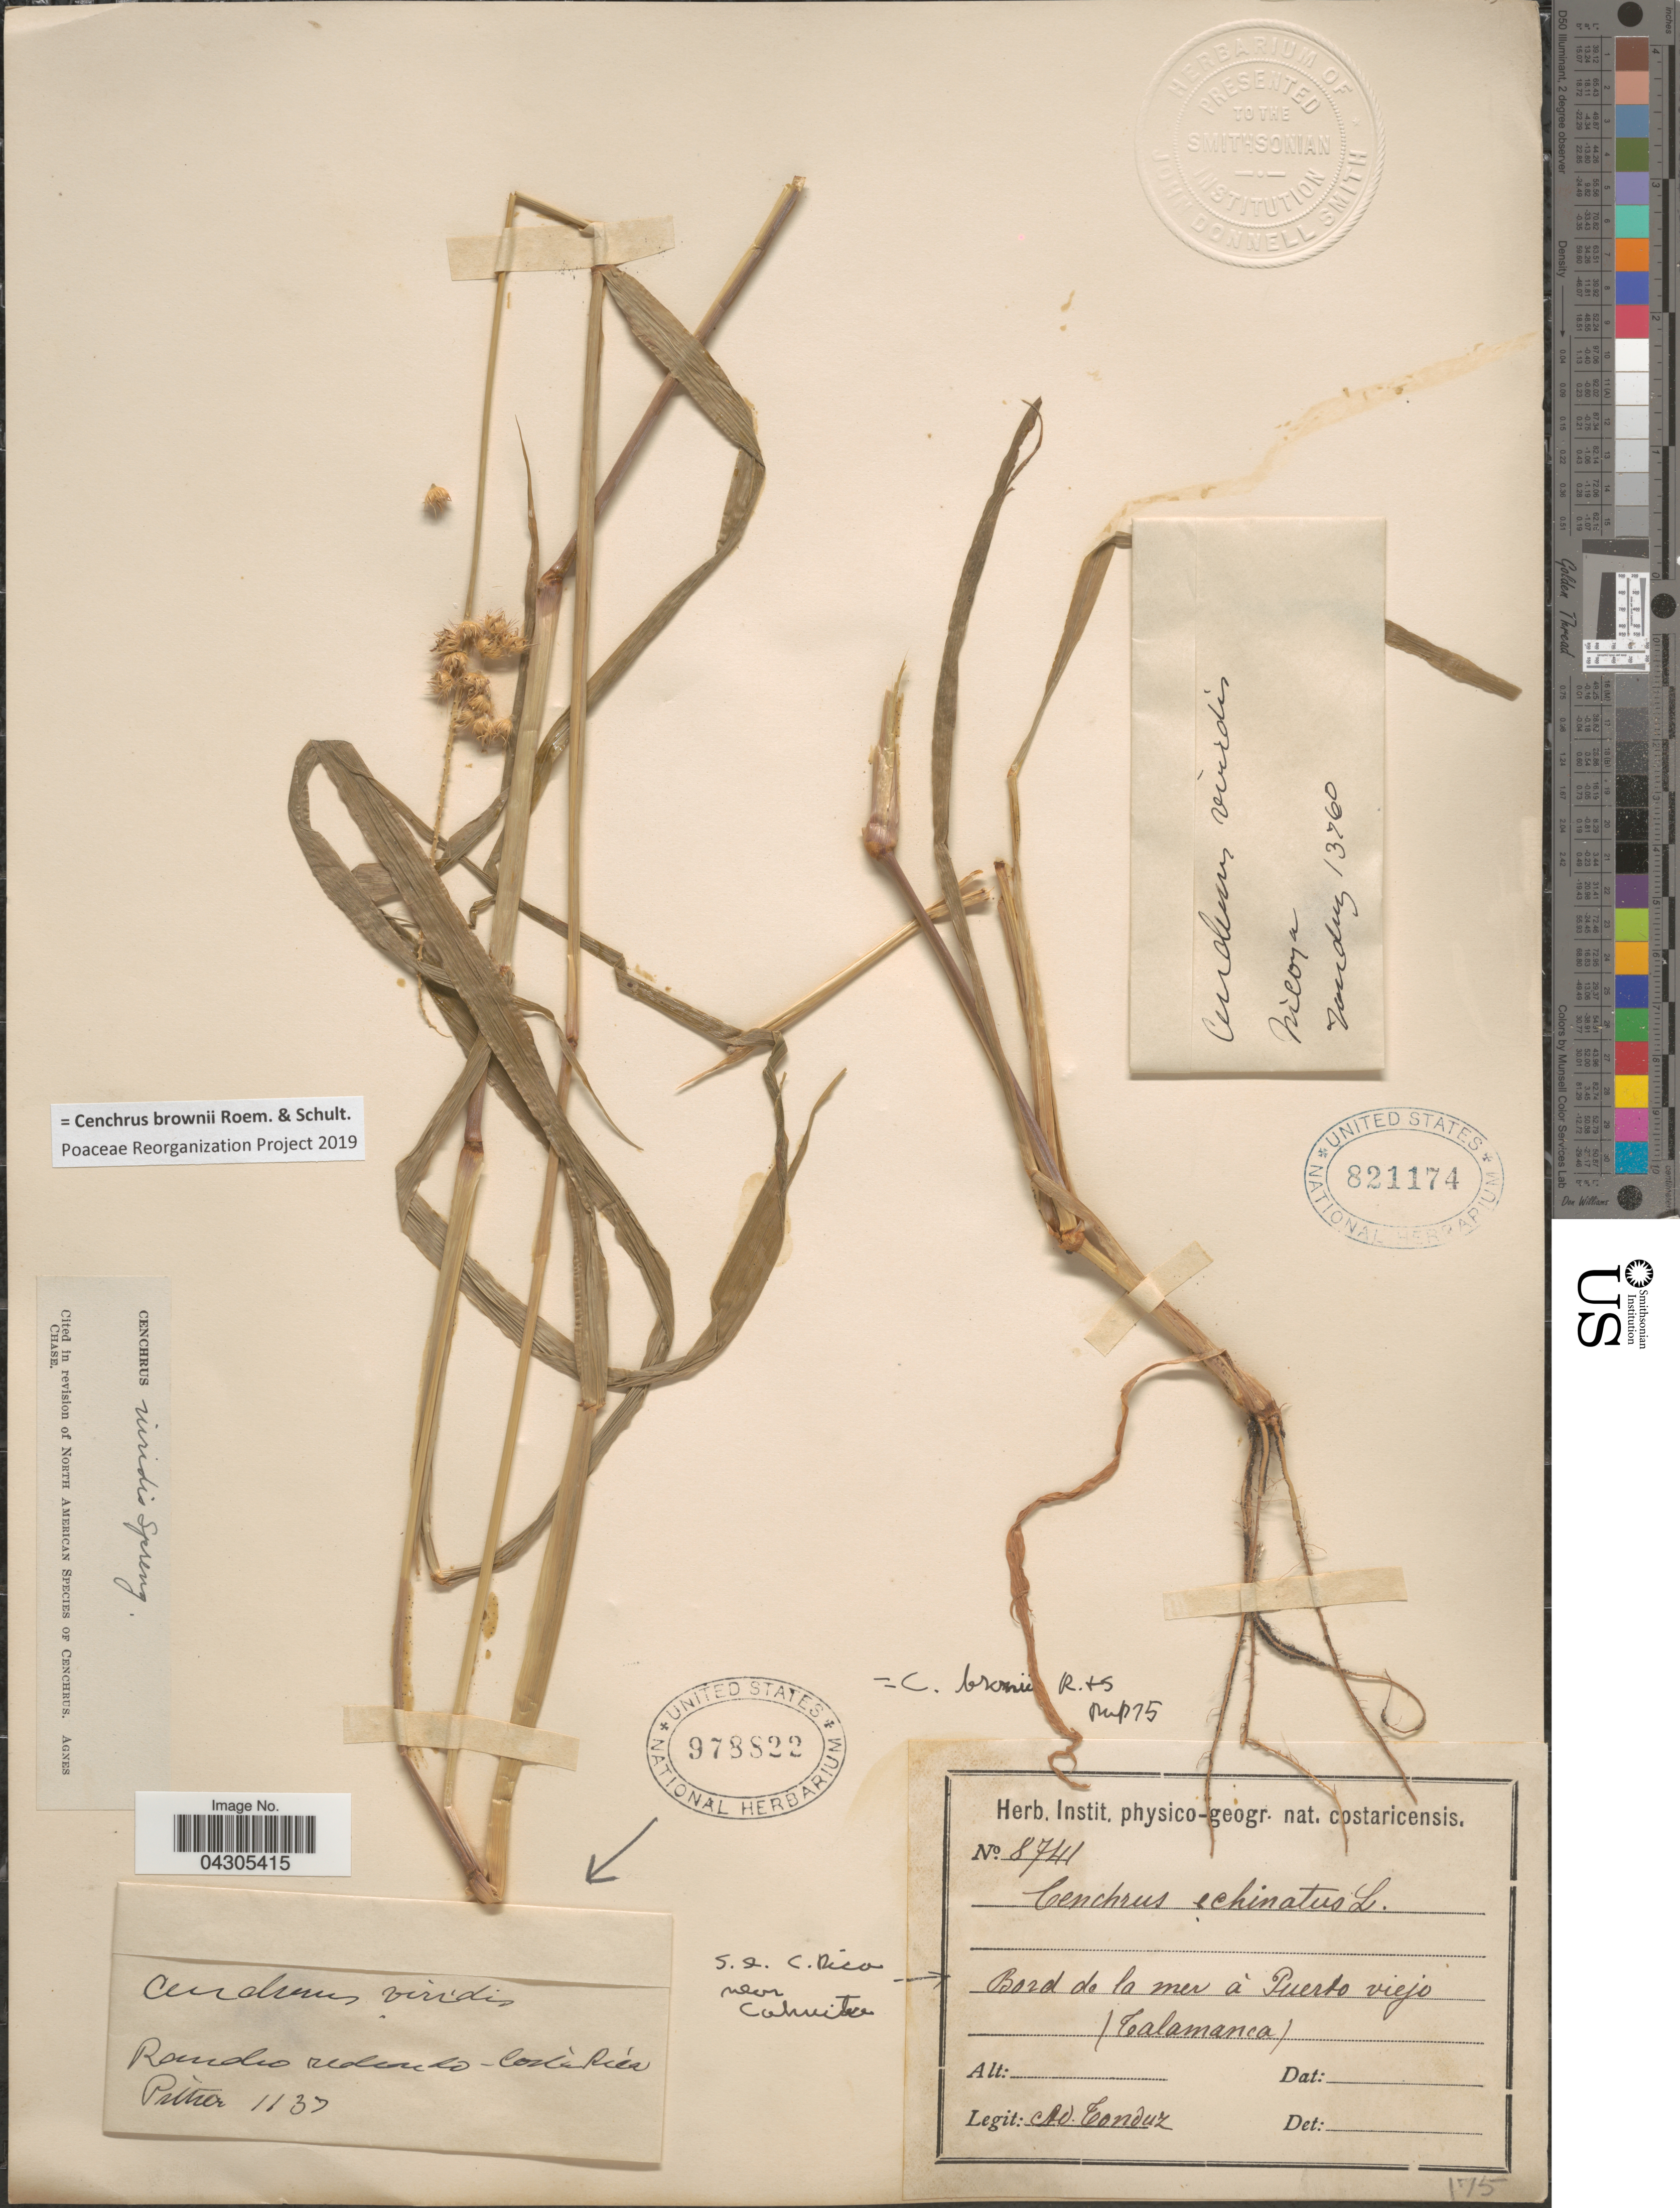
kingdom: Plantae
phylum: Tracheophyta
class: Liliopsida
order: Poales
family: Poaceae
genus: Cenchrus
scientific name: Cenchrus brownii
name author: Roem. & Schult.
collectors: Pittier, --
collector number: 1137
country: Costa Rica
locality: Rancho redondo.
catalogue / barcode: US 978822